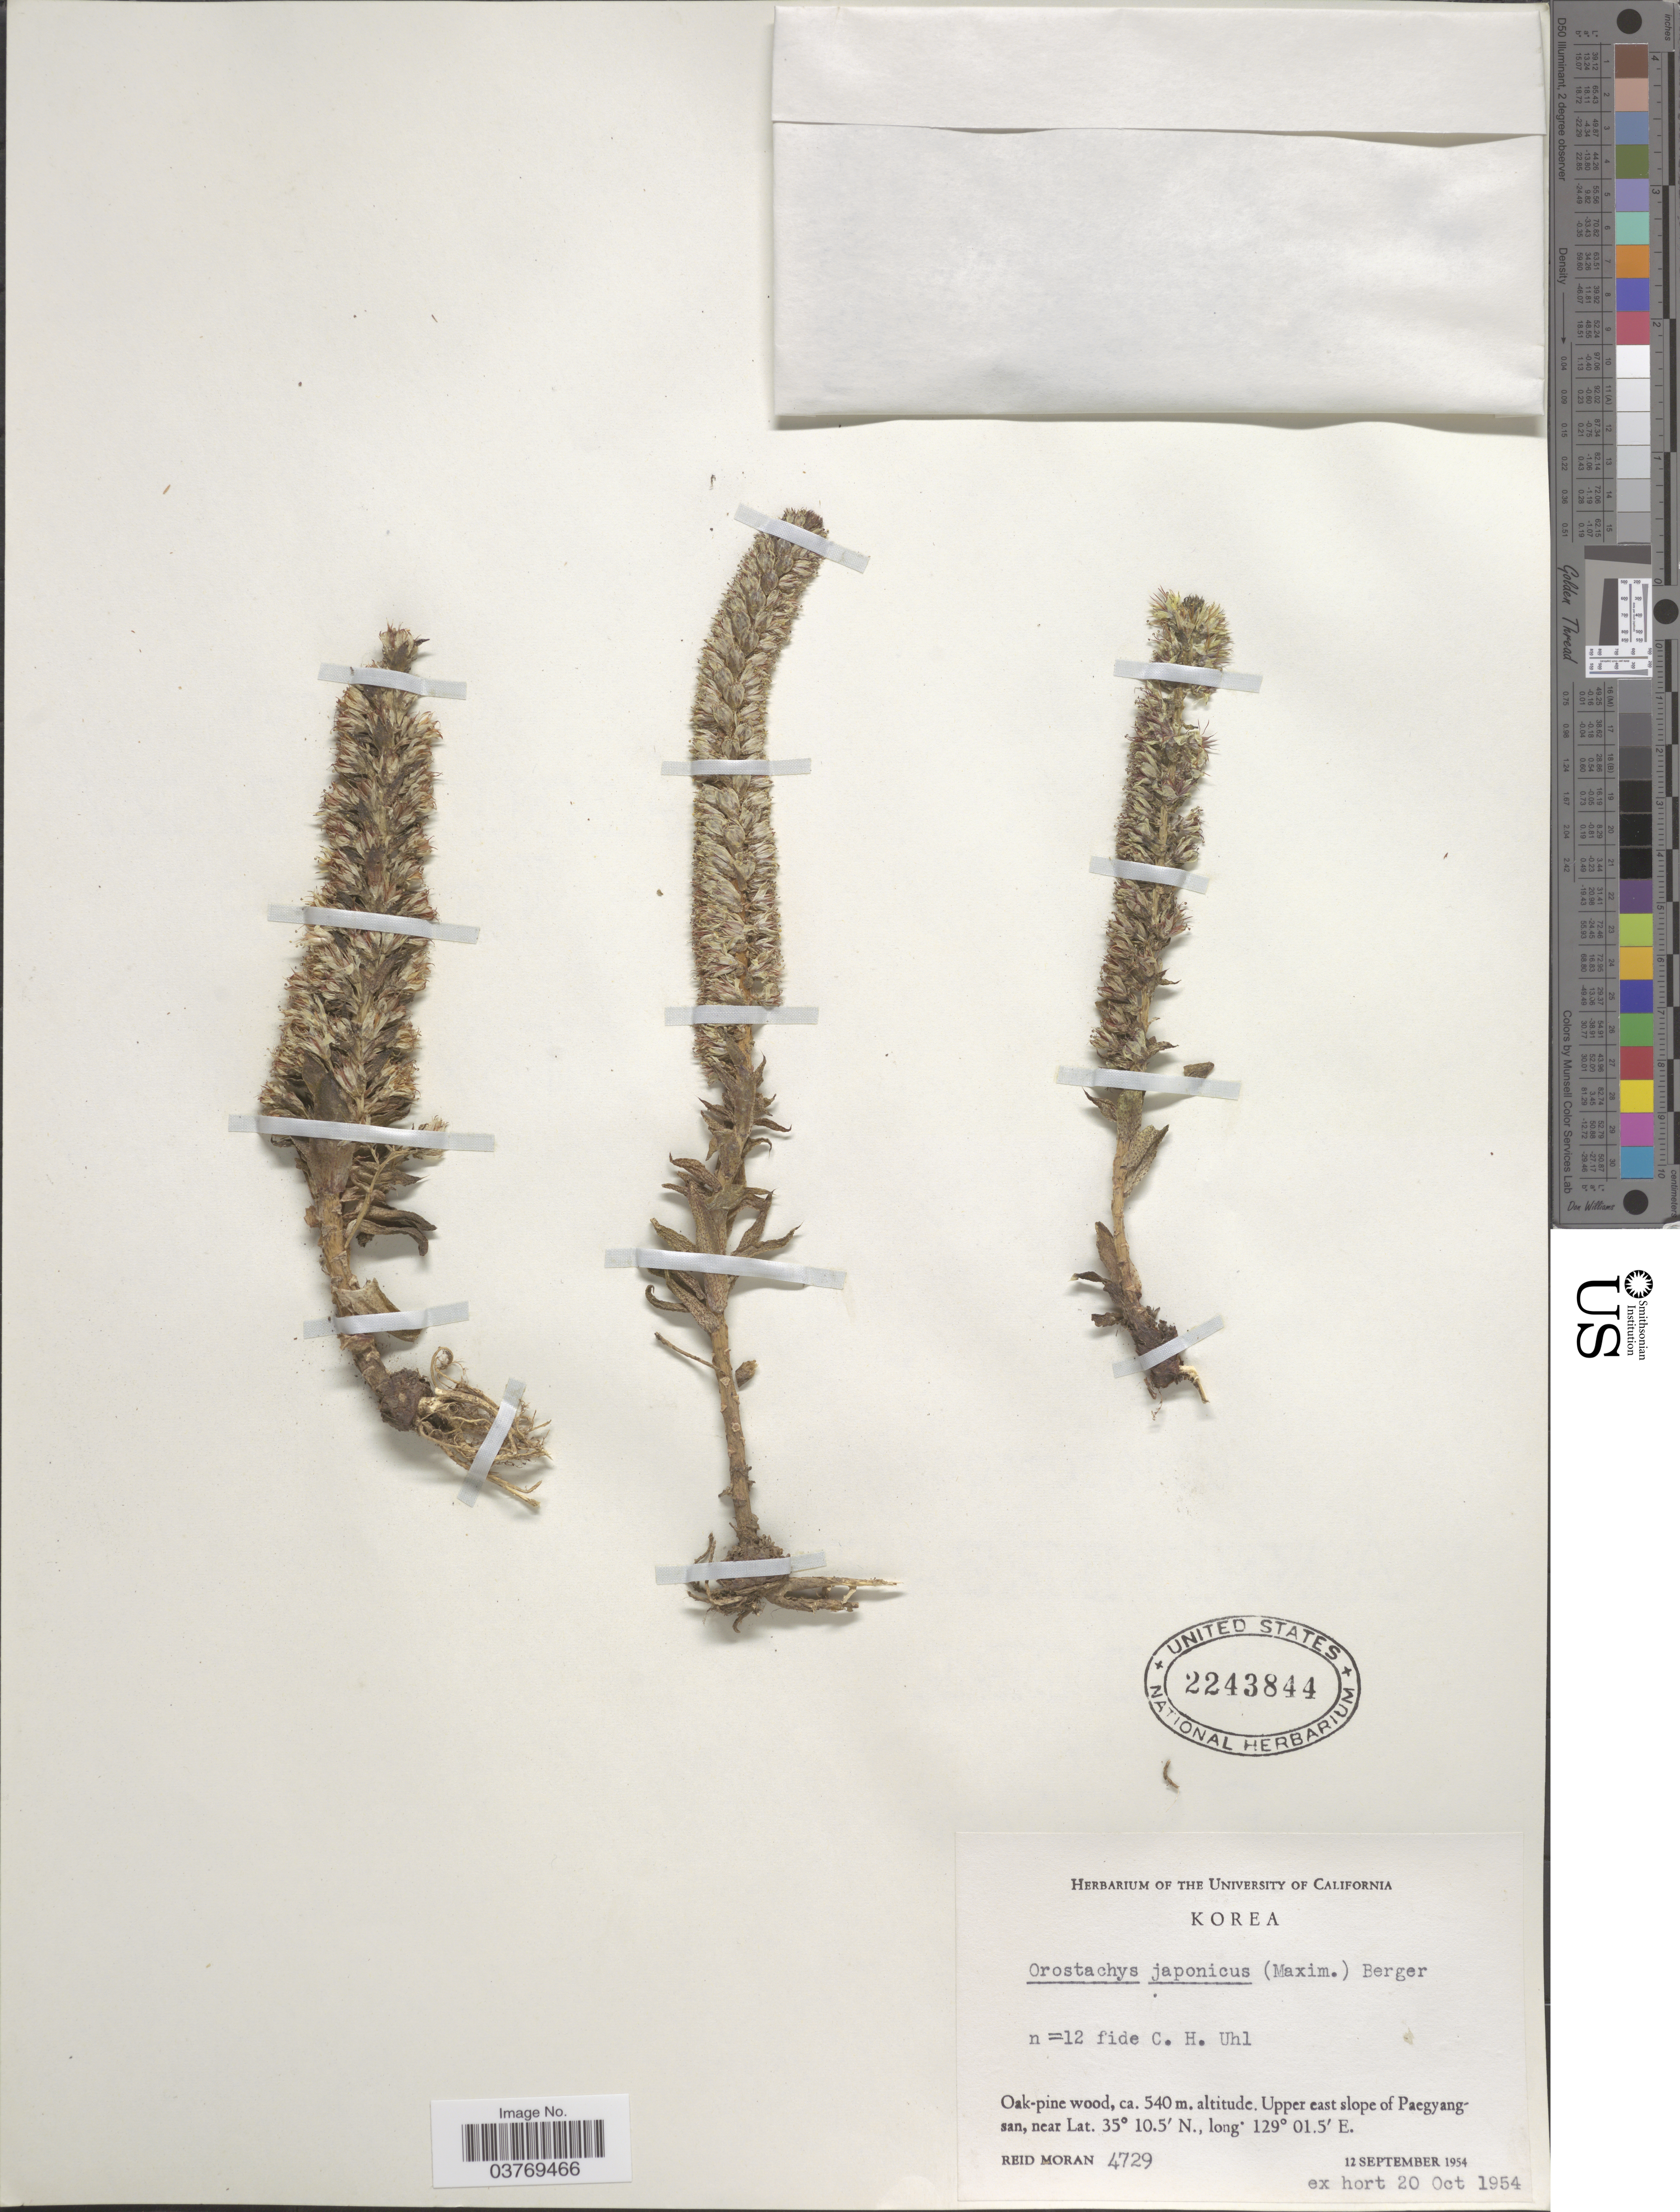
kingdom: Plantae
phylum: Tracheophyta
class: Magnoliopsida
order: Saxifragales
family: Crassulaceae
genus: Orostachys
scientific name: Orostachys japonica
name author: (Maxim.) A. Berger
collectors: R. V. Moran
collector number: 4729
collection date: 1954-09-12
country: North Korea / South Korea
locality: Upper east slope of Paegyangsan.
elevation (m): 540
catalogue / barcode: US 2243844